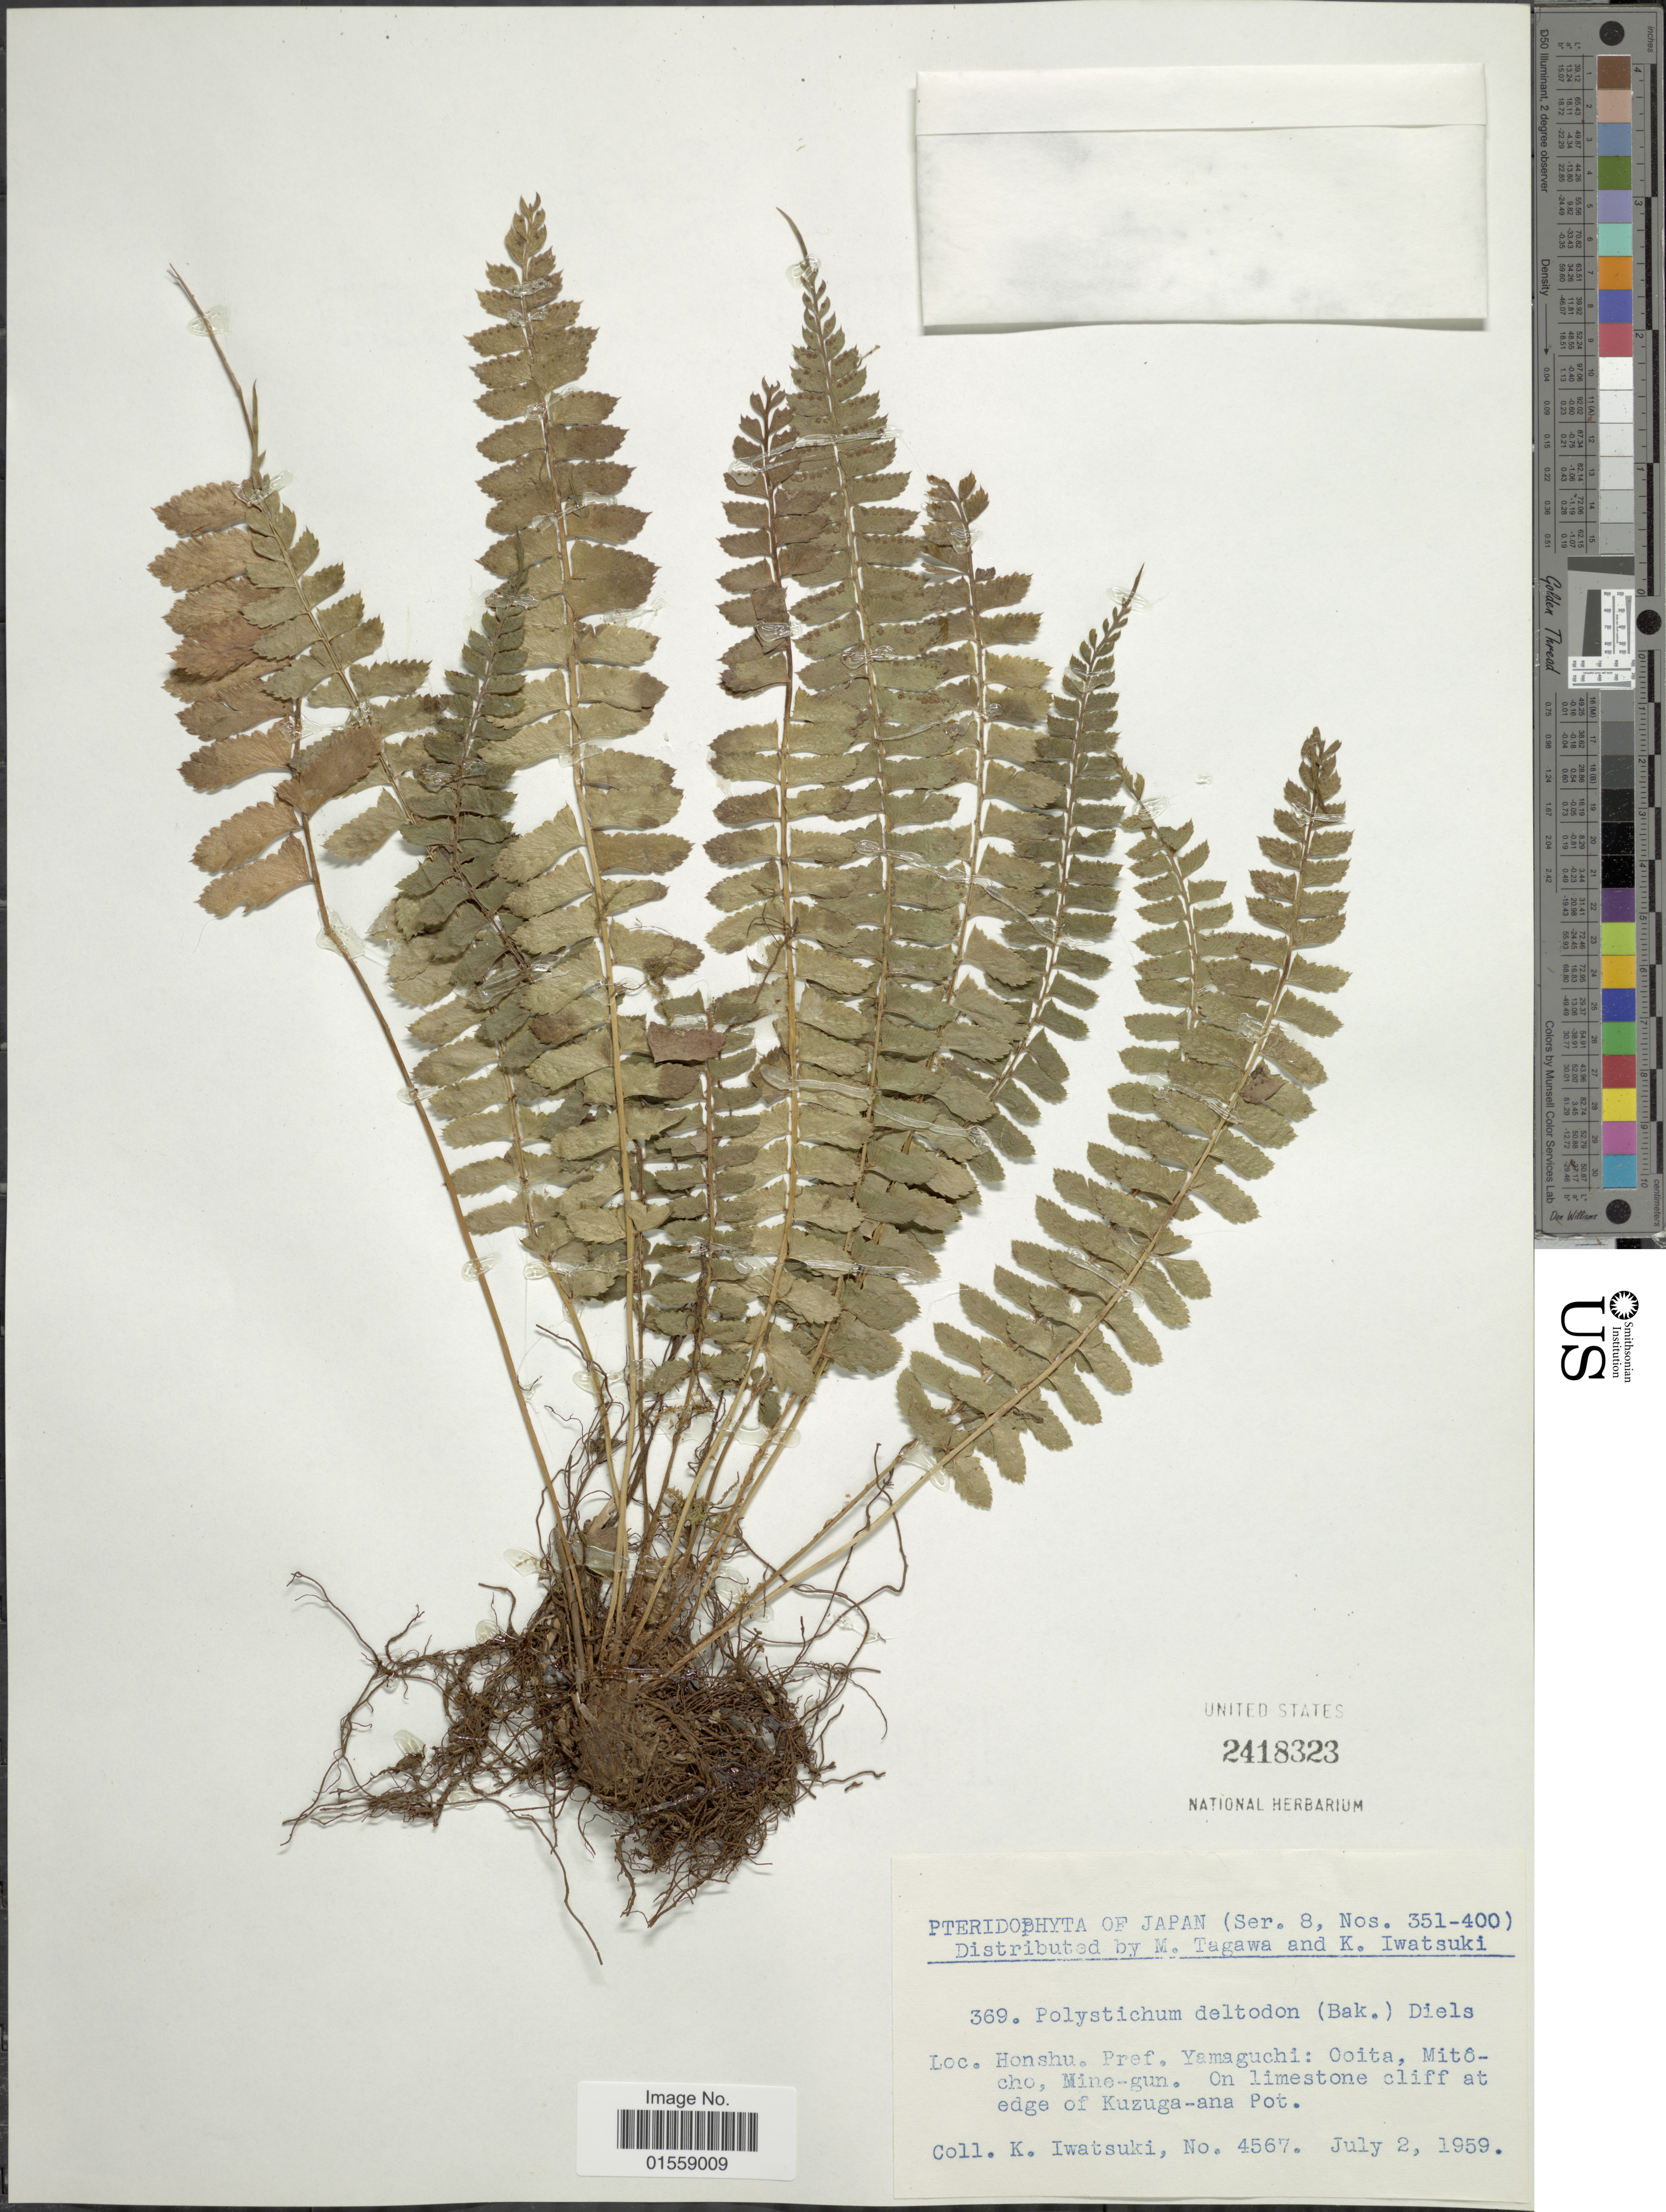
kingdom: Plantae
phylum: Tracheophyta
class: Polypodiopsida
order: Polypodiales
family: Dryopteridaceae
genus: Polystichum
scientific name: Polystichum deltodon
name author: (Baker) Diels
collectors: K. Iwatsuki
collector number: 4567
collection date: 1959-07-02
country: Japan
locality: Honshu, Pref. Yamaguchi: Ooita, Mitocho, Mine-gun, on limestone cliff at edge of Kuzuga-ana Pot.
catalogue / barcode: US 2418323